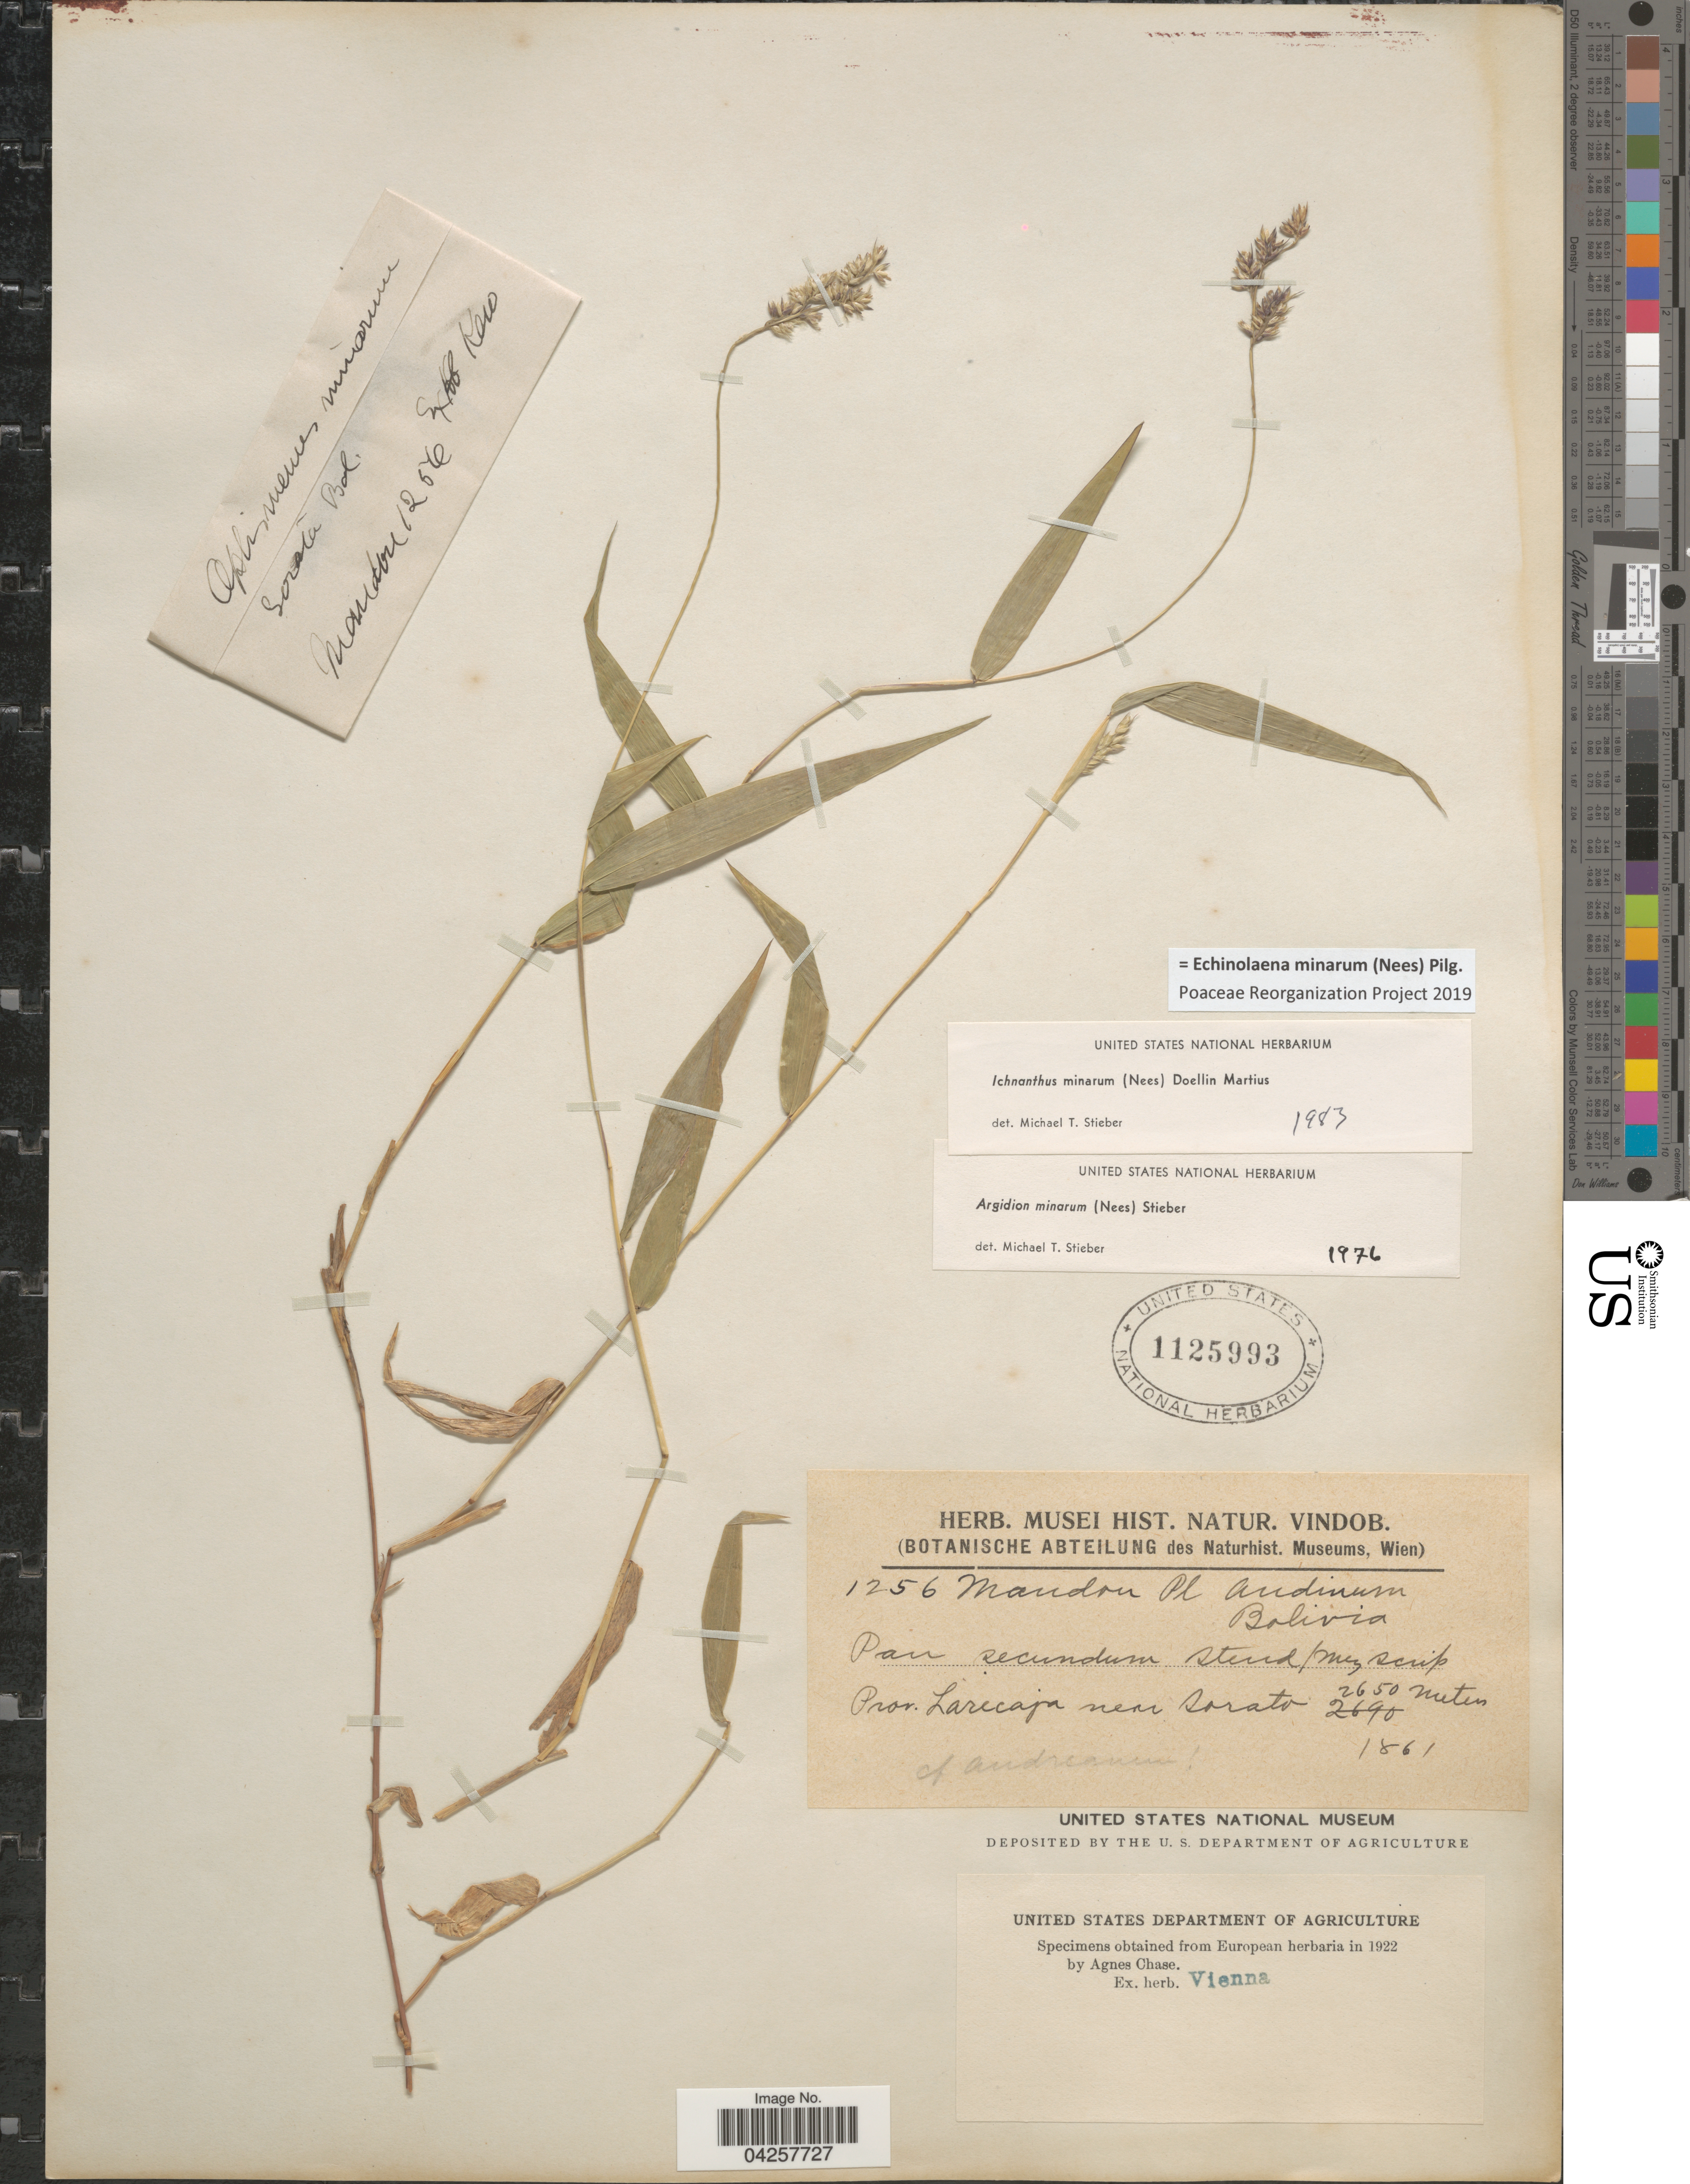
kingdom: Plantae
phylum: Tracheophyta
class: Liliopsida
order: Poales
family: Poaceae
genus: Echinolaena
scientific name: Echinolaena minarum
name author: (Nees) Pilg.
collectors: Mandon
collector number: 1256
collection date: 1861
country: Bolivia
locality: Andinum Bolivia. Prov. Larecaja near Sorata.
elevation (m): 2650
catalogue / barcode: US 1125993